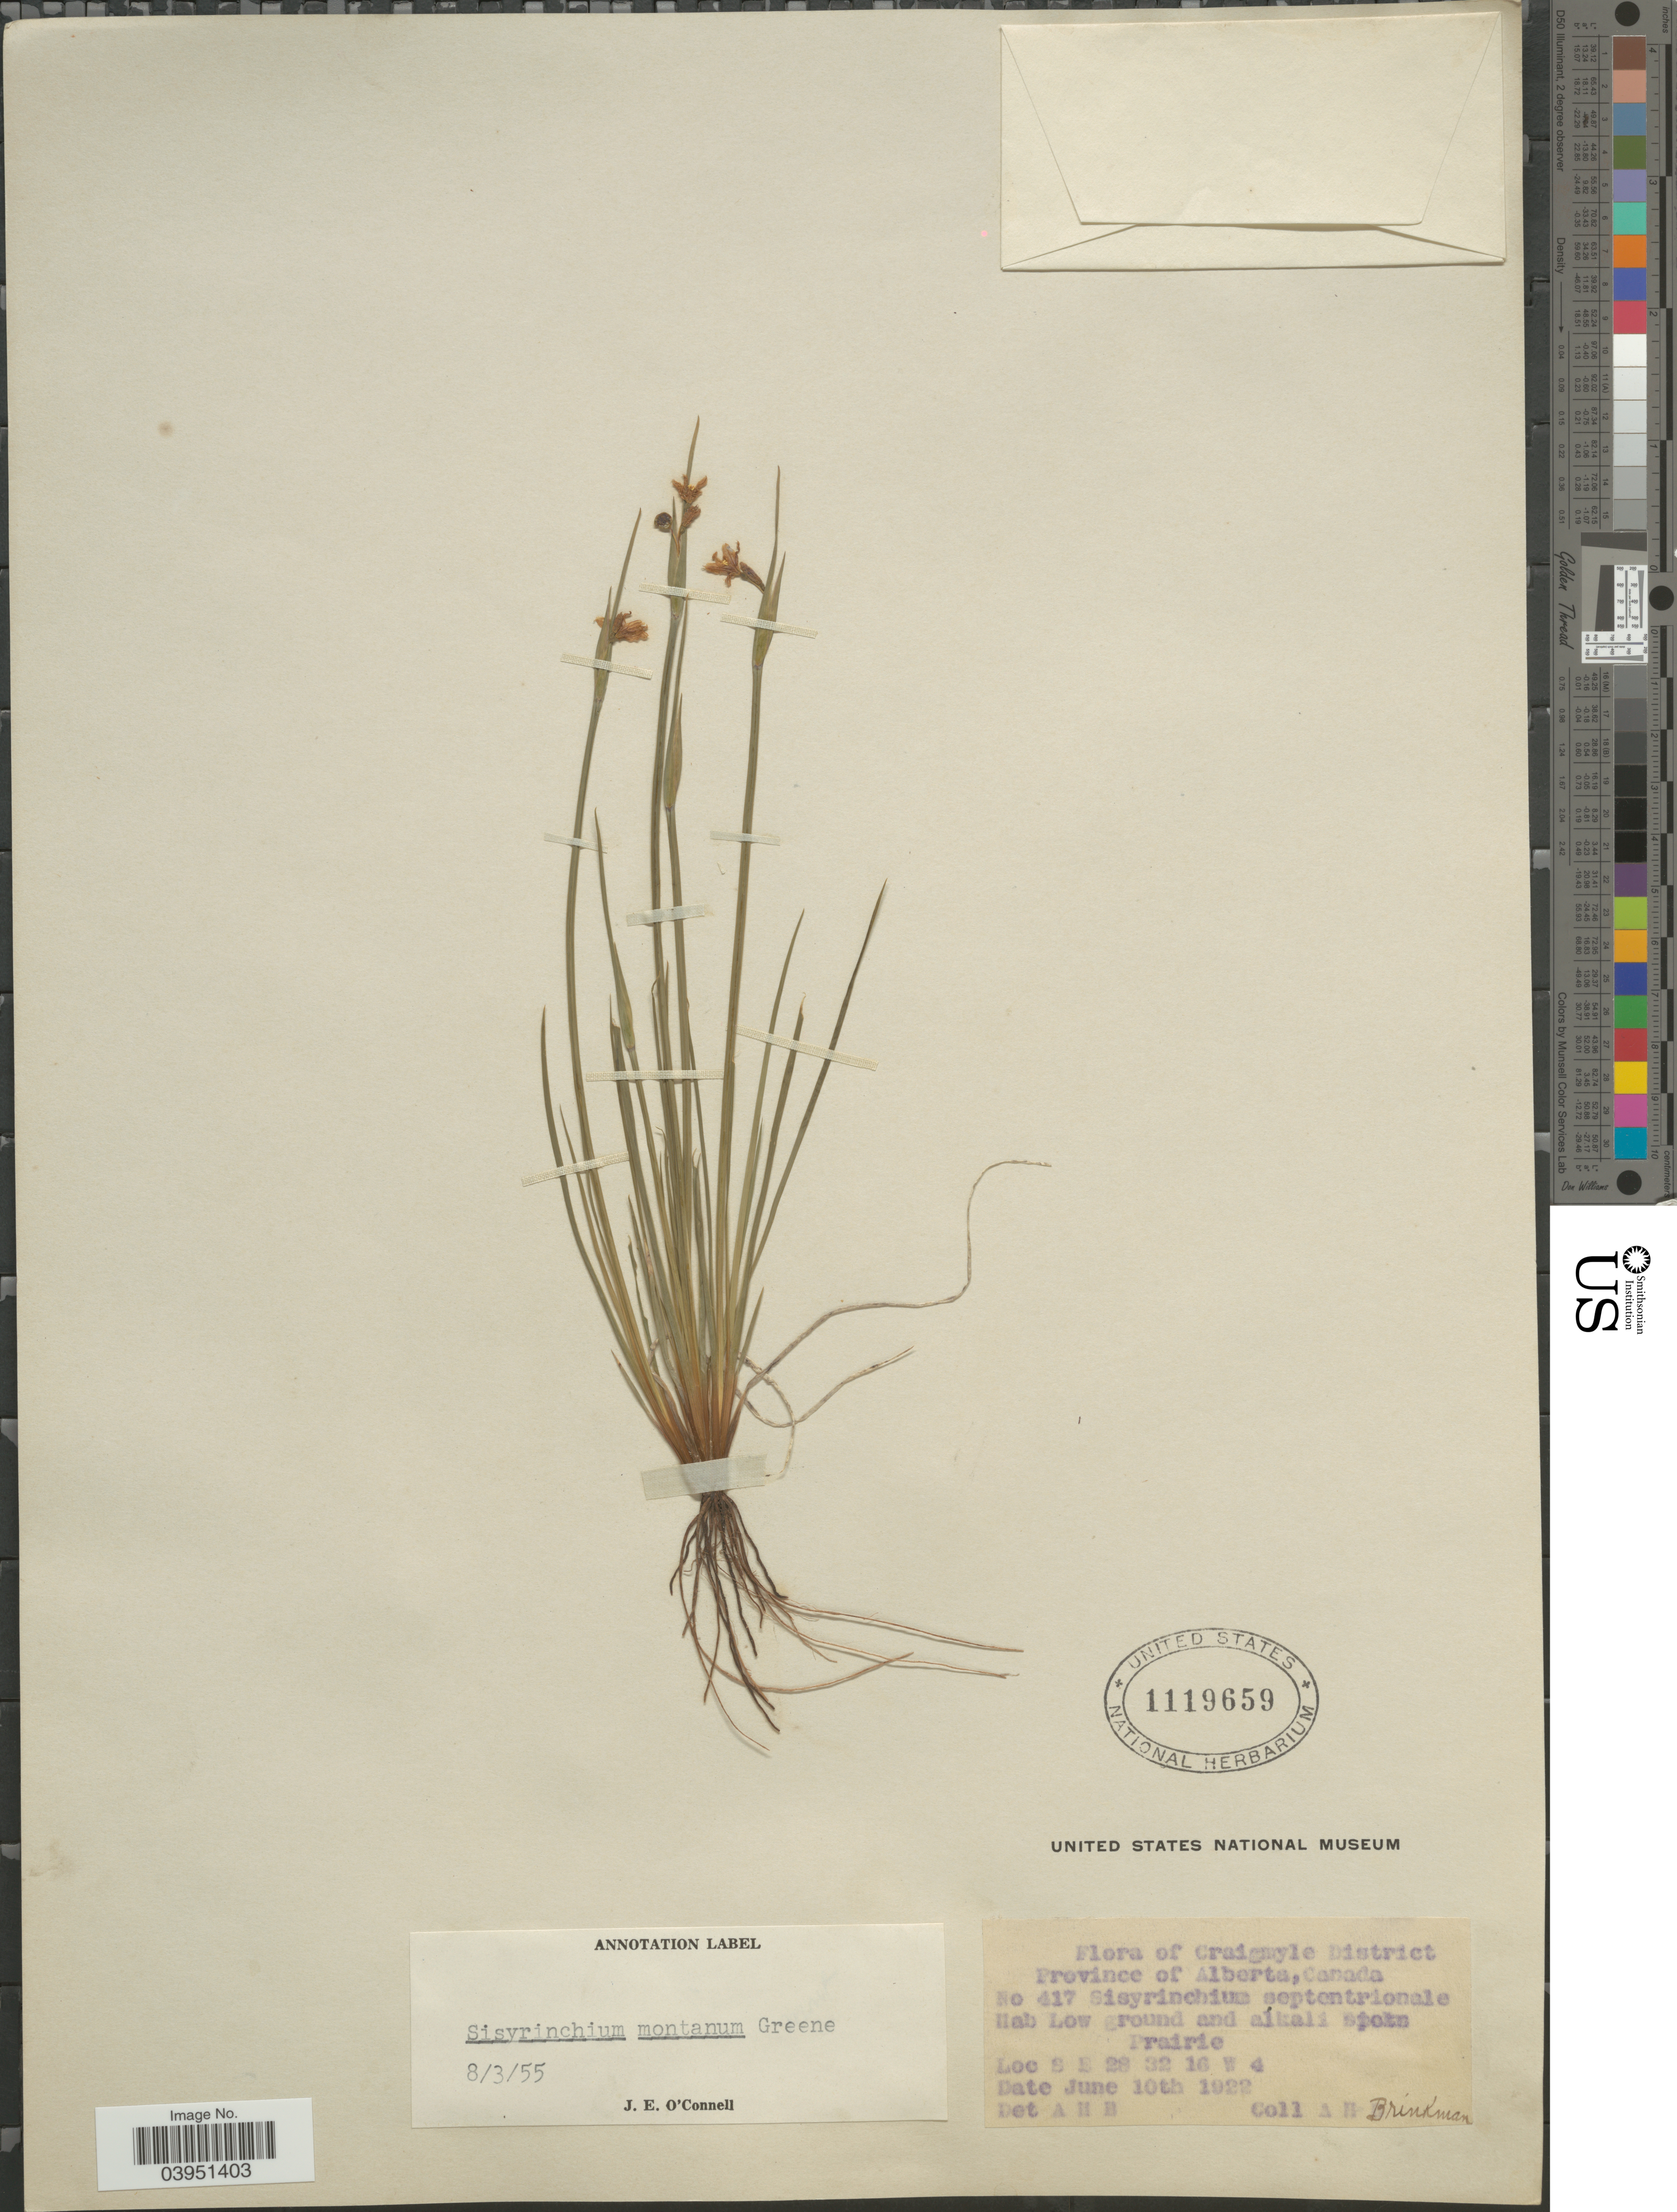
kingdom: Plantae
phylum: Tracheophyta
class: Liliopsida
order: Asparagales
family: Iridaceae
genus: Sisyrinchium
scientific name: Sisyrinchium montanum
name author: Greene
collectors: A. Brinkman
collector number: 417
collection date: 1922-06-10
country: Canada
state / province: Alberta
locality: Craigmyle District. S E 28 32 16 W 4.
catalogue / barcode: US 1119659